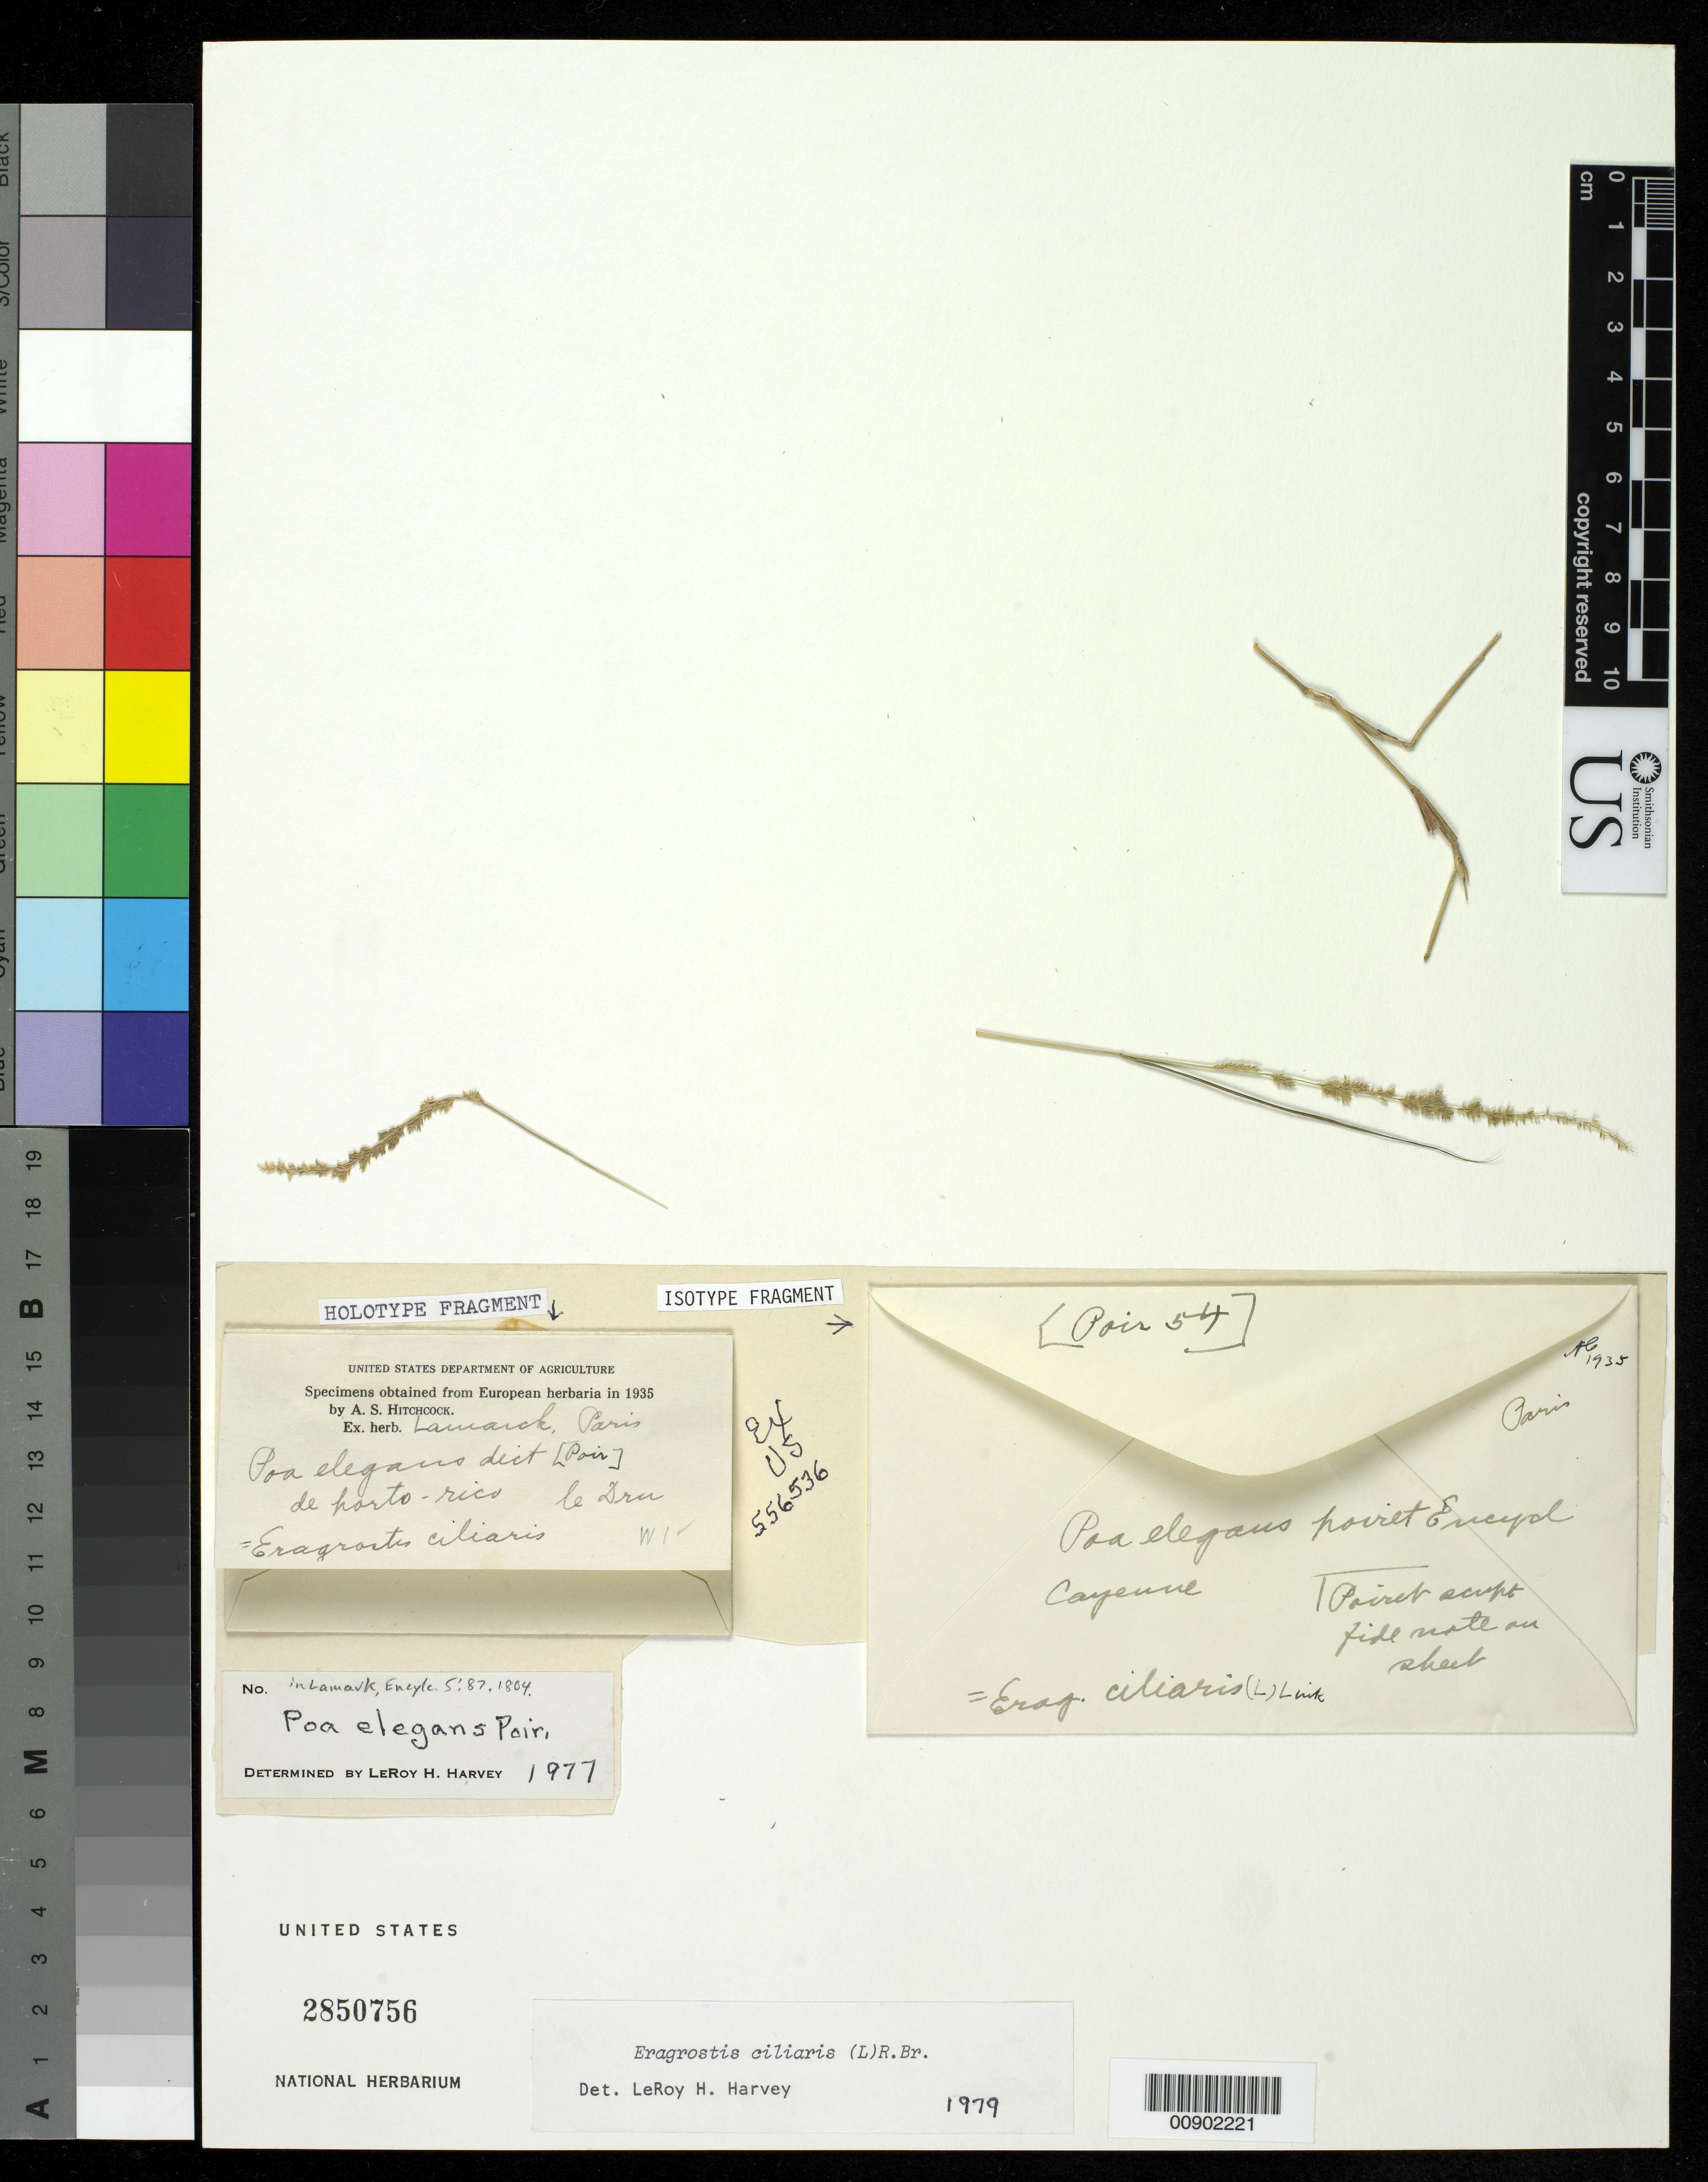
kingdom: Plantae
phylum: Tracheophyta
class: Liliopsida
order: Poales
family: Poaceae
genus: Poa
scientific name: Poa elegans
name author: Poir. in Lam.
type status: Isotype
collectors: A. Ledru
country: Puerto Rico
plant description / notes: Fragmentary material of (holo)type specimen ex herb. Lamarck (P). Additional fragmentary material (Poir. 54, Cayenne) is annotated as "isotype fragment" but unclear whether it is truly type material.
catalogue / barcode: US 2850756